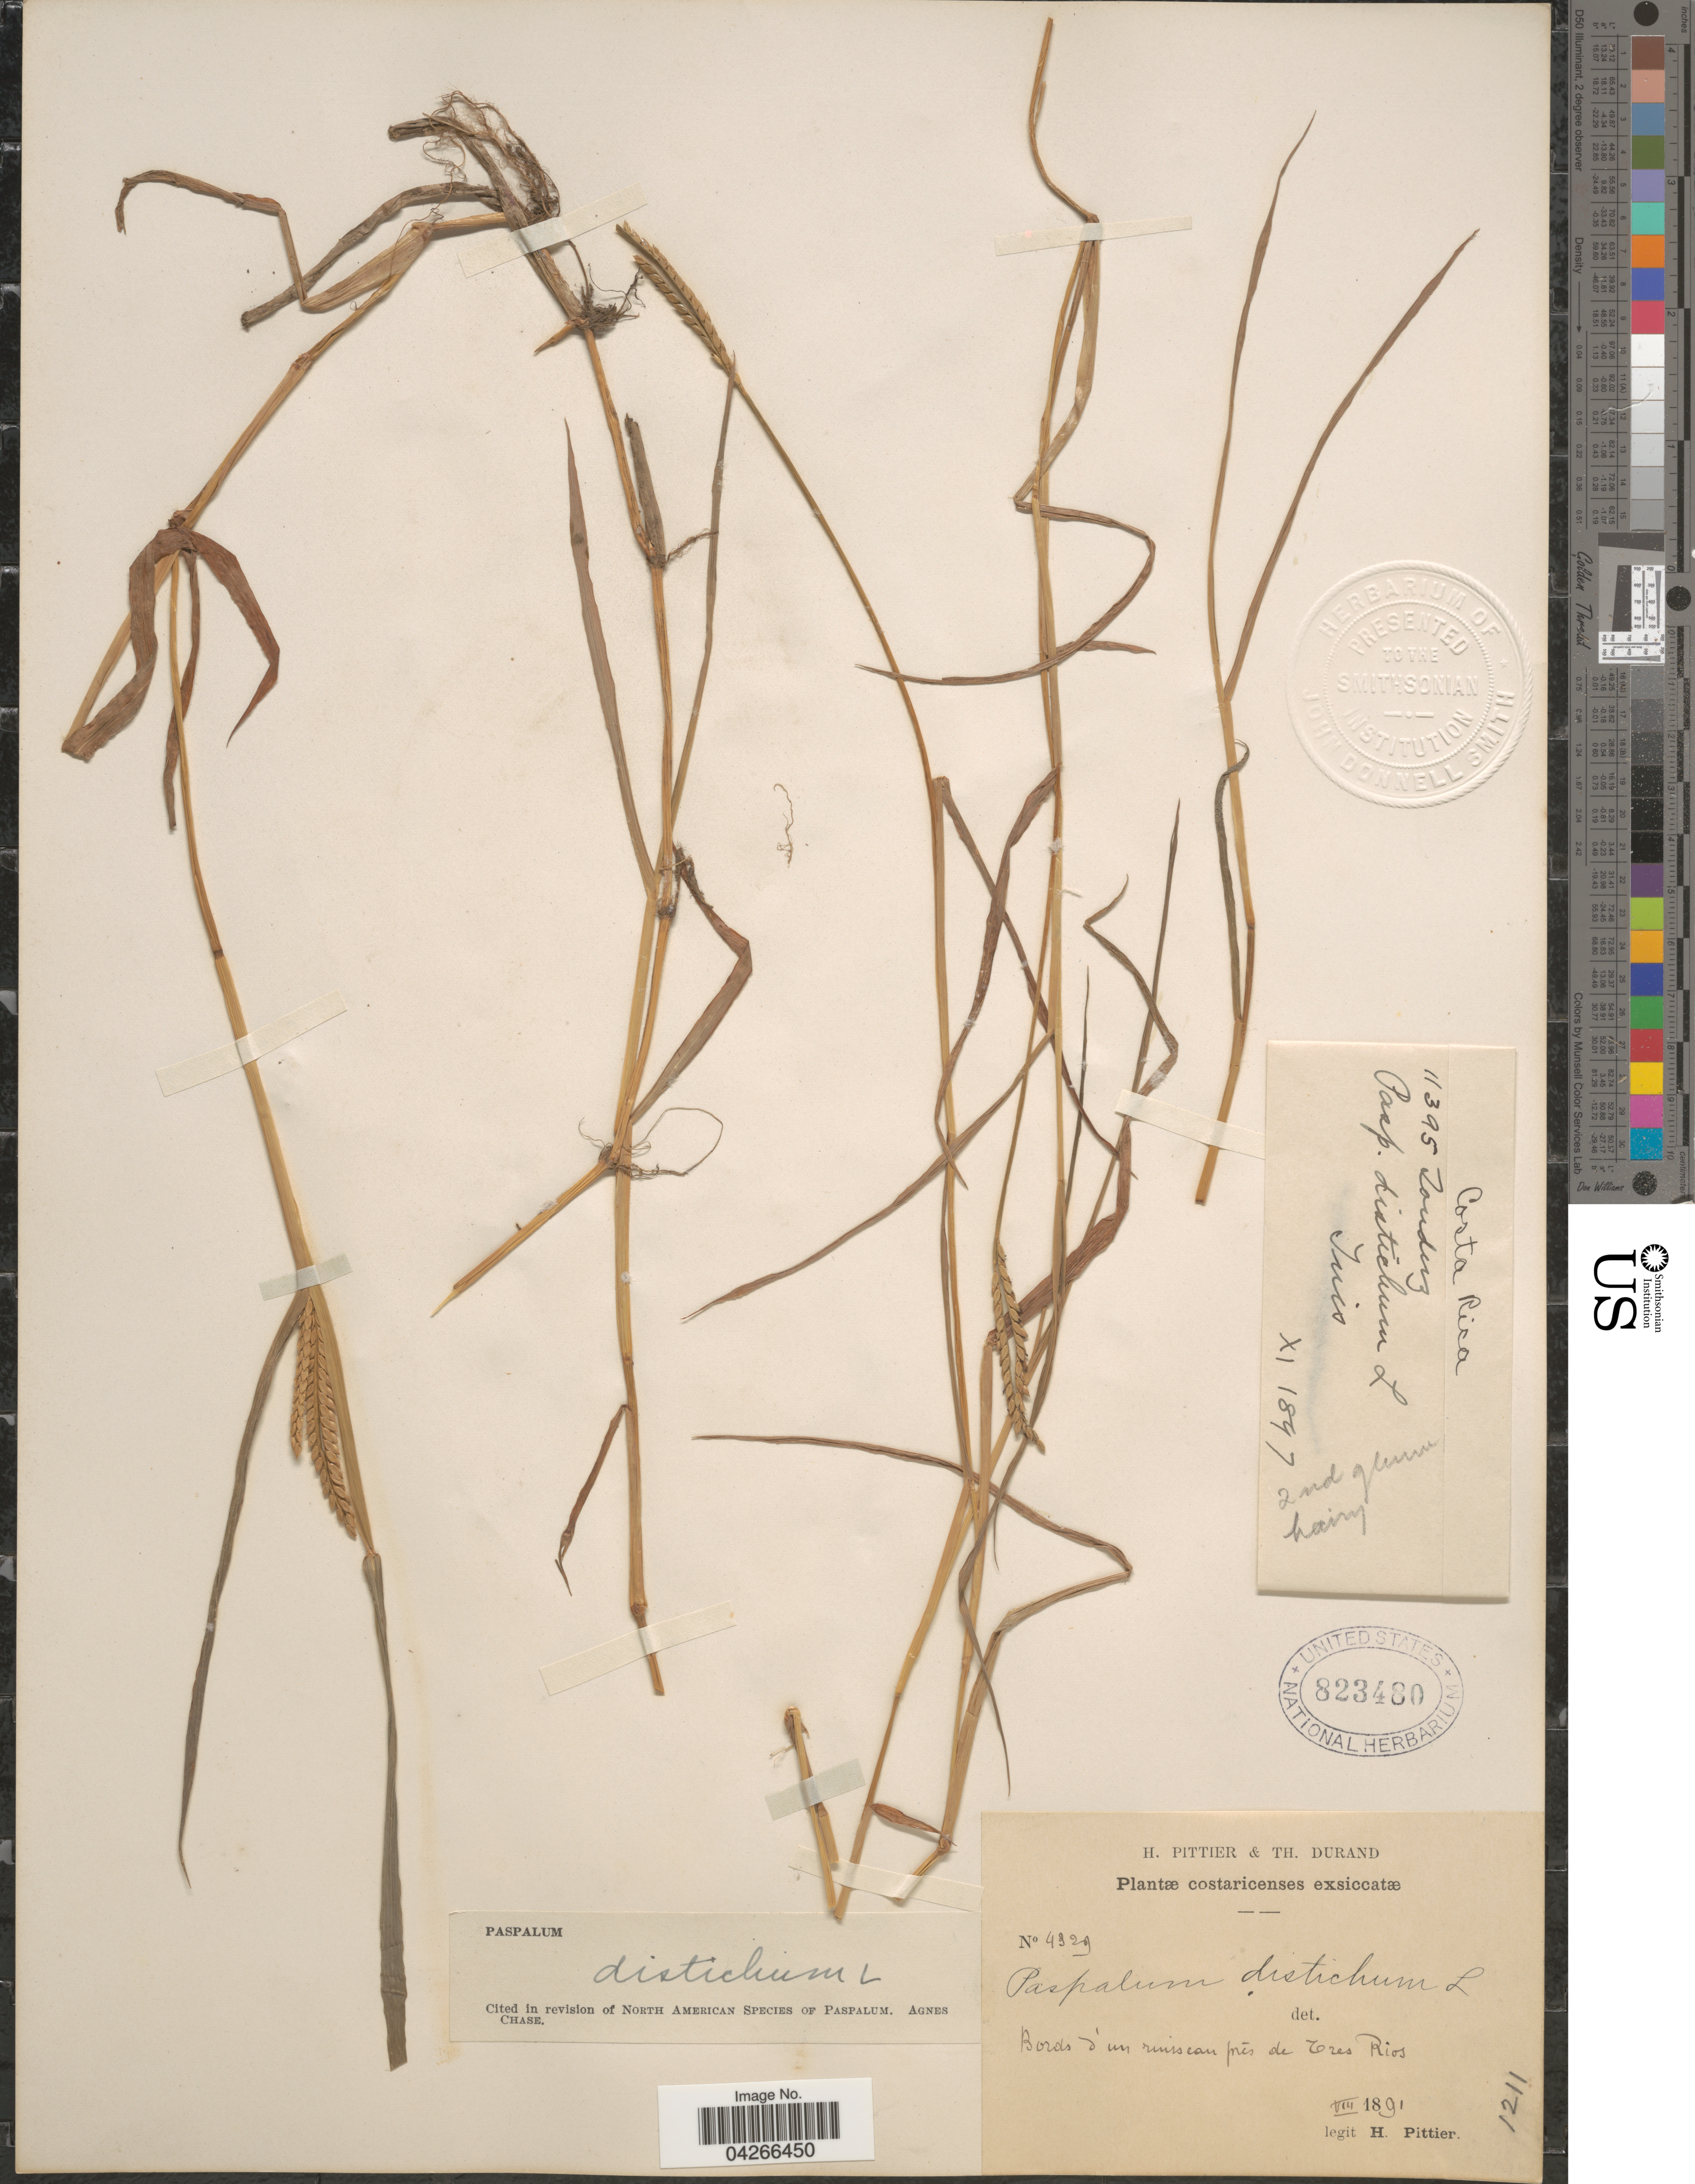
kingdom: Plantae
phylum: Tracheophyta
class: Liliopsida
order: Poales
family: Poaceae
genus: Paspalum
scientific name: Paspalum distichum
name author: L.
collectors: H. F. Pittier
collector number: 4329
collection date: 1891-08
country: Costa Rica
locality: Bords d'un ruisseau près de Tres Rios.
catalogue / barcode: US 823480